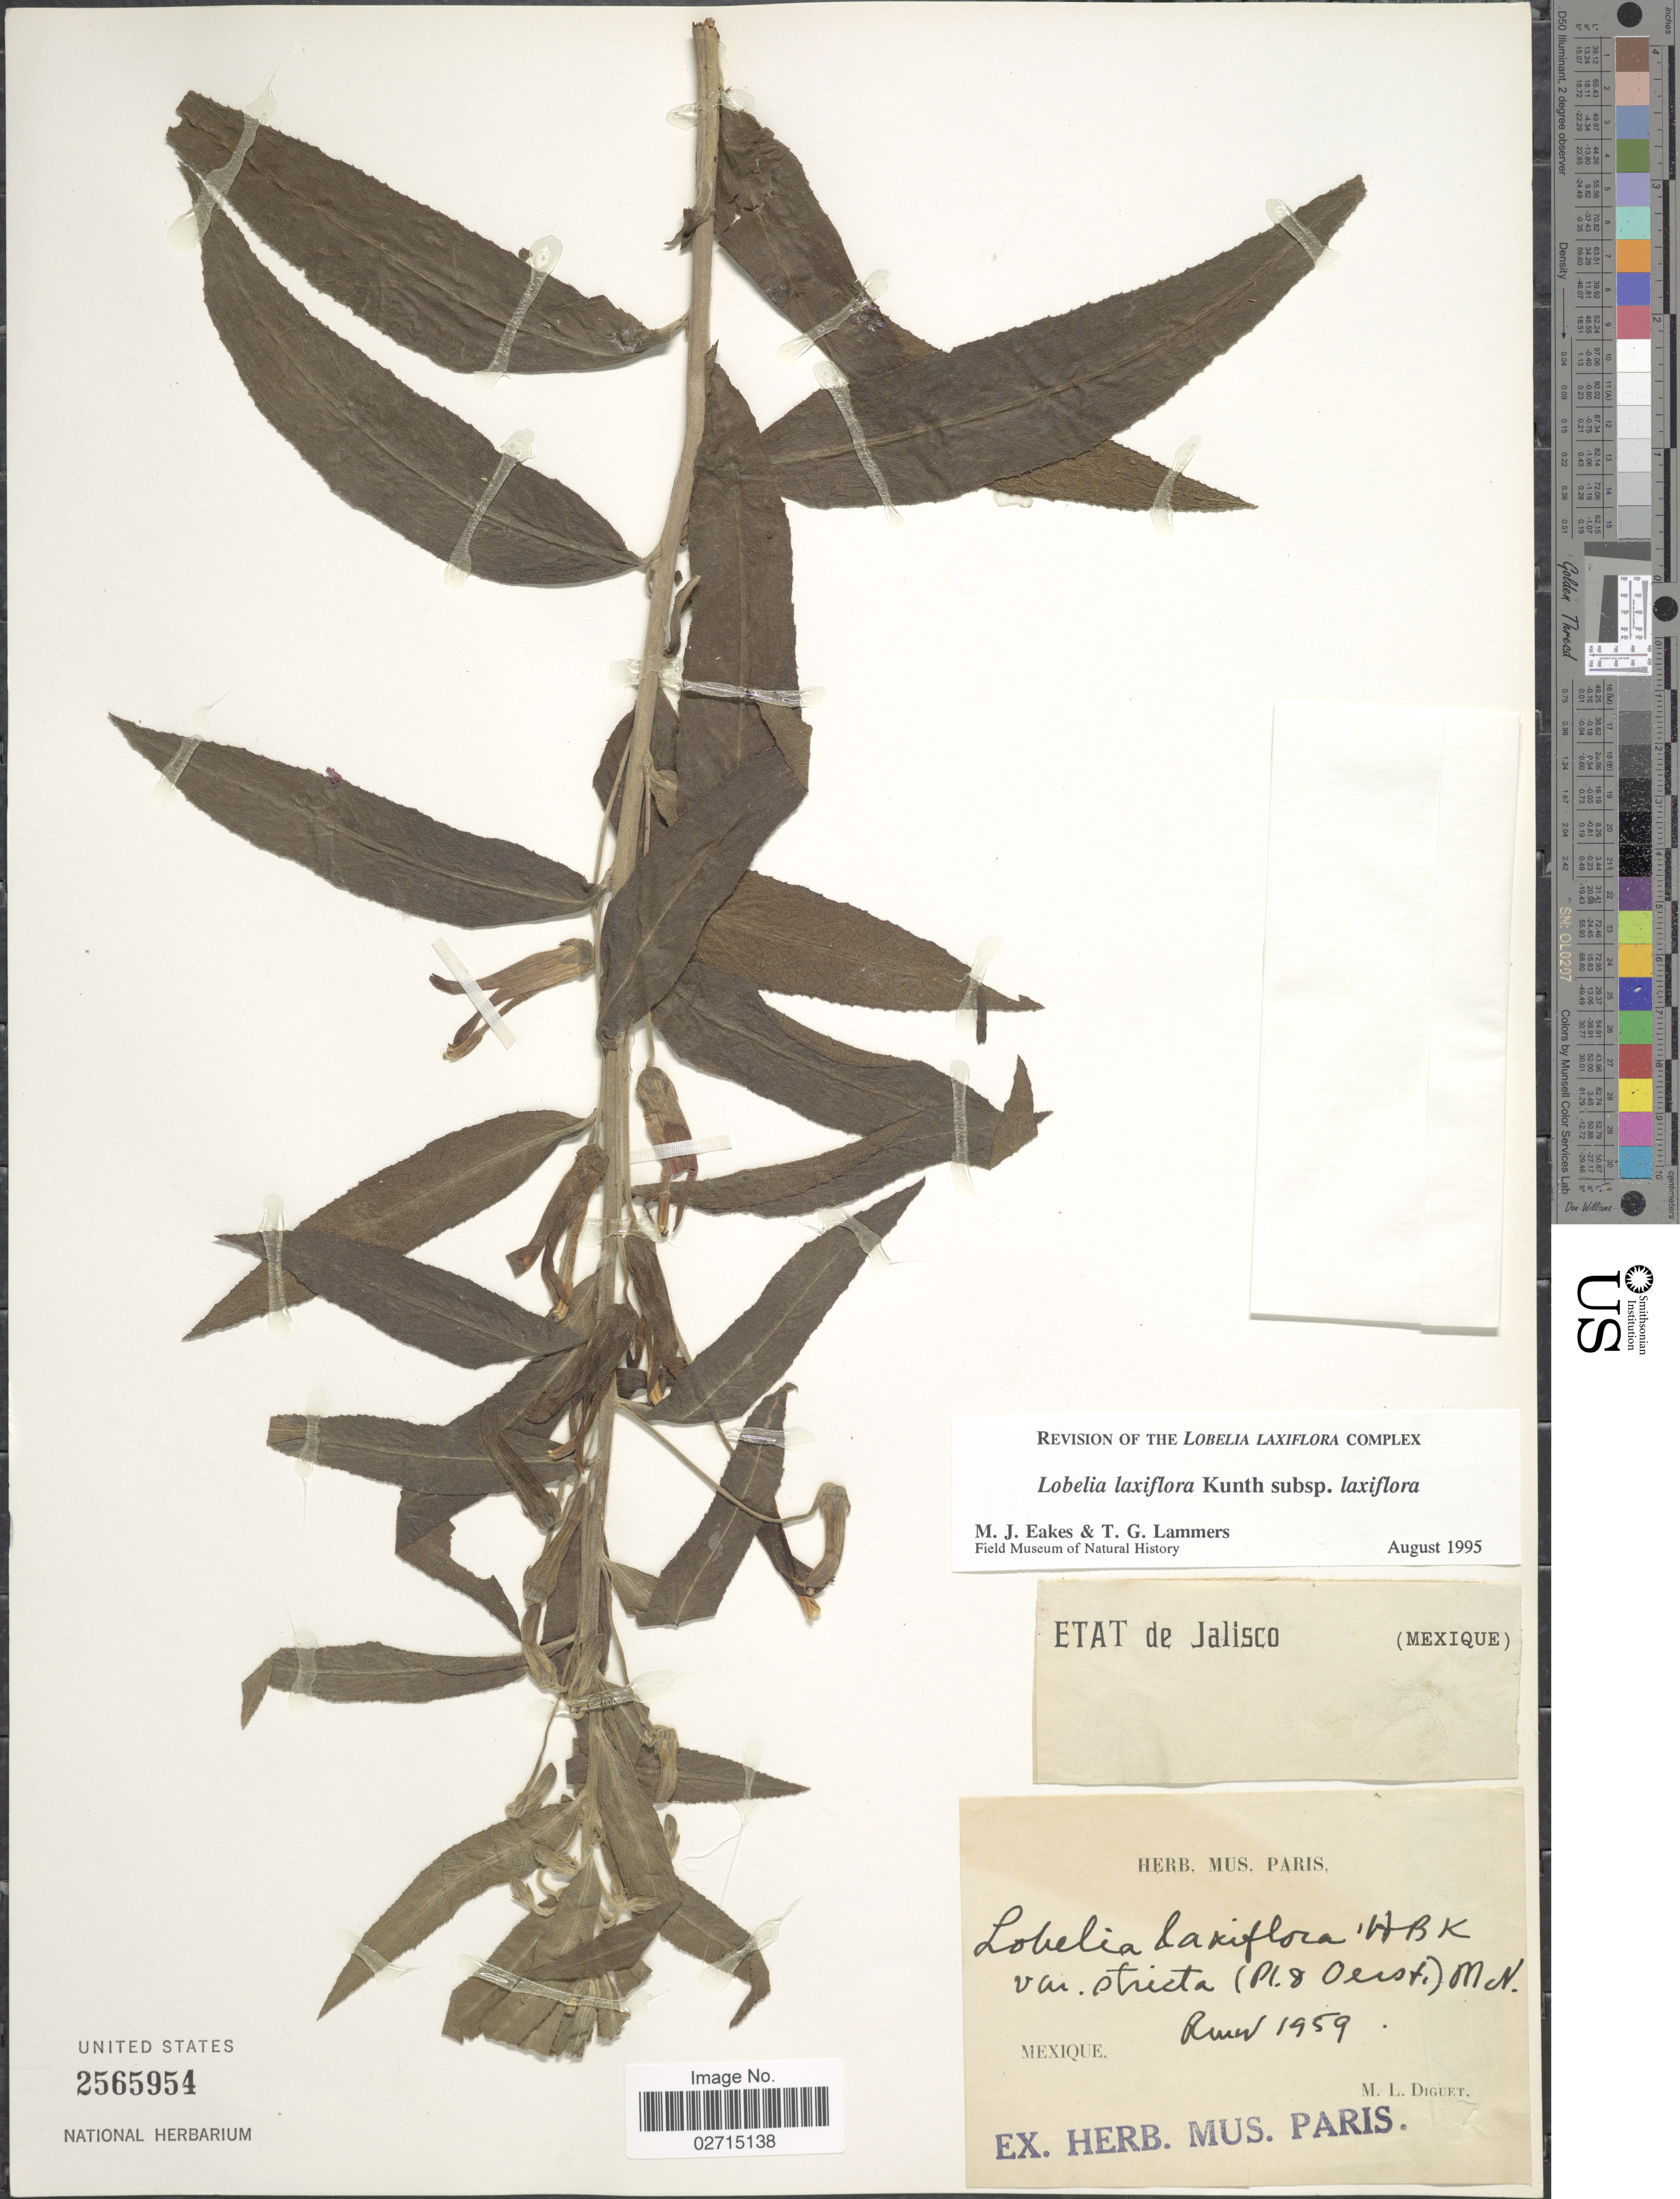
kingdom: Plantae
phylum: Tracheophyta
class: Magnoliopsida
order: Asterales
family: Campanulaceae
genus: Lobelia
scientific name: Lobelia laxiflora subsp. laxiflora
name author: Kunth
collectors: M. L. Diguet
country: Mexico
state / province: Jalisco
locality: Etat de Jalisco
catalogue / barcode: US 2565954